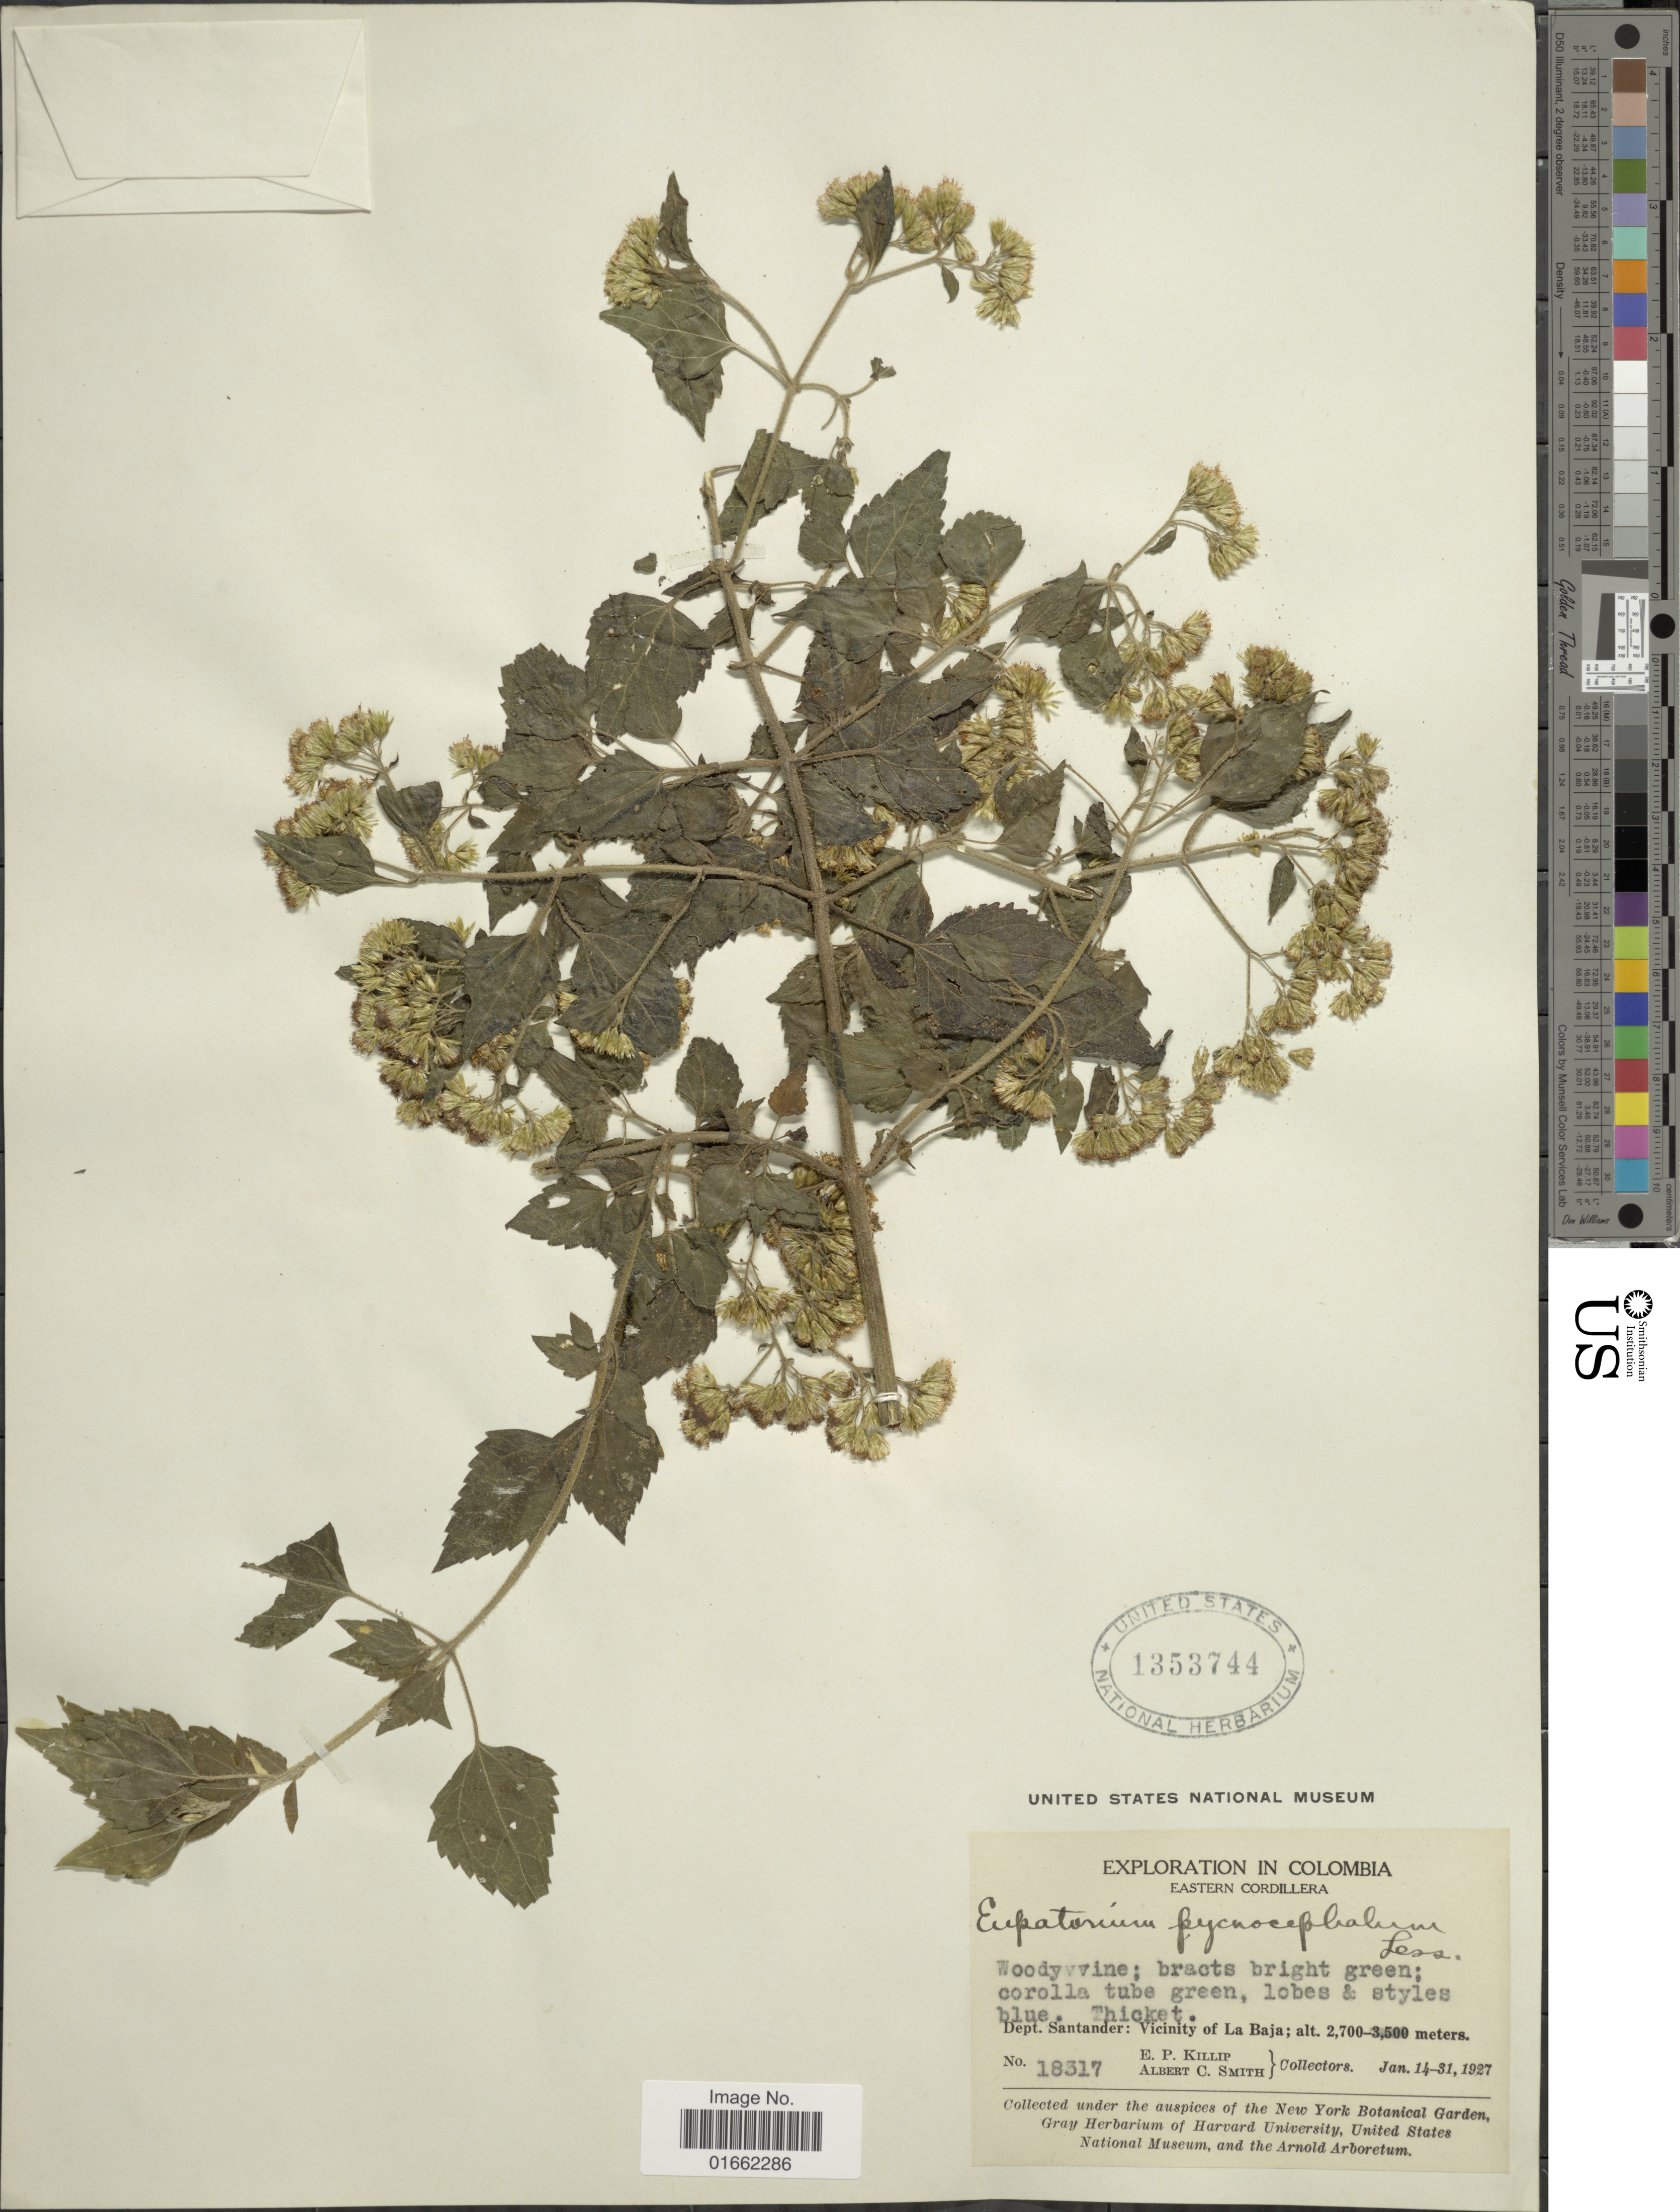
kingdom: Plantae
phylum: Tracheophyta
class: Magnoliopsida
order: Asterales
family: Asteraceae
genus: Fleischmannia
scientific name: Fleischmannia pratensis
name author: (Klatt) R.M. King & H. Rob.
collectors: E. P. Killip & A. C. Smith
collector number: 18317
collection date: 1927-01-14/1927-01-31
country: Colombia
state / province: Santander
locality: Eastern Cordillera. Dept. Santander: Vicinity of La Baja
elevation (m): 2700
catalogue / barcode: US 1353744